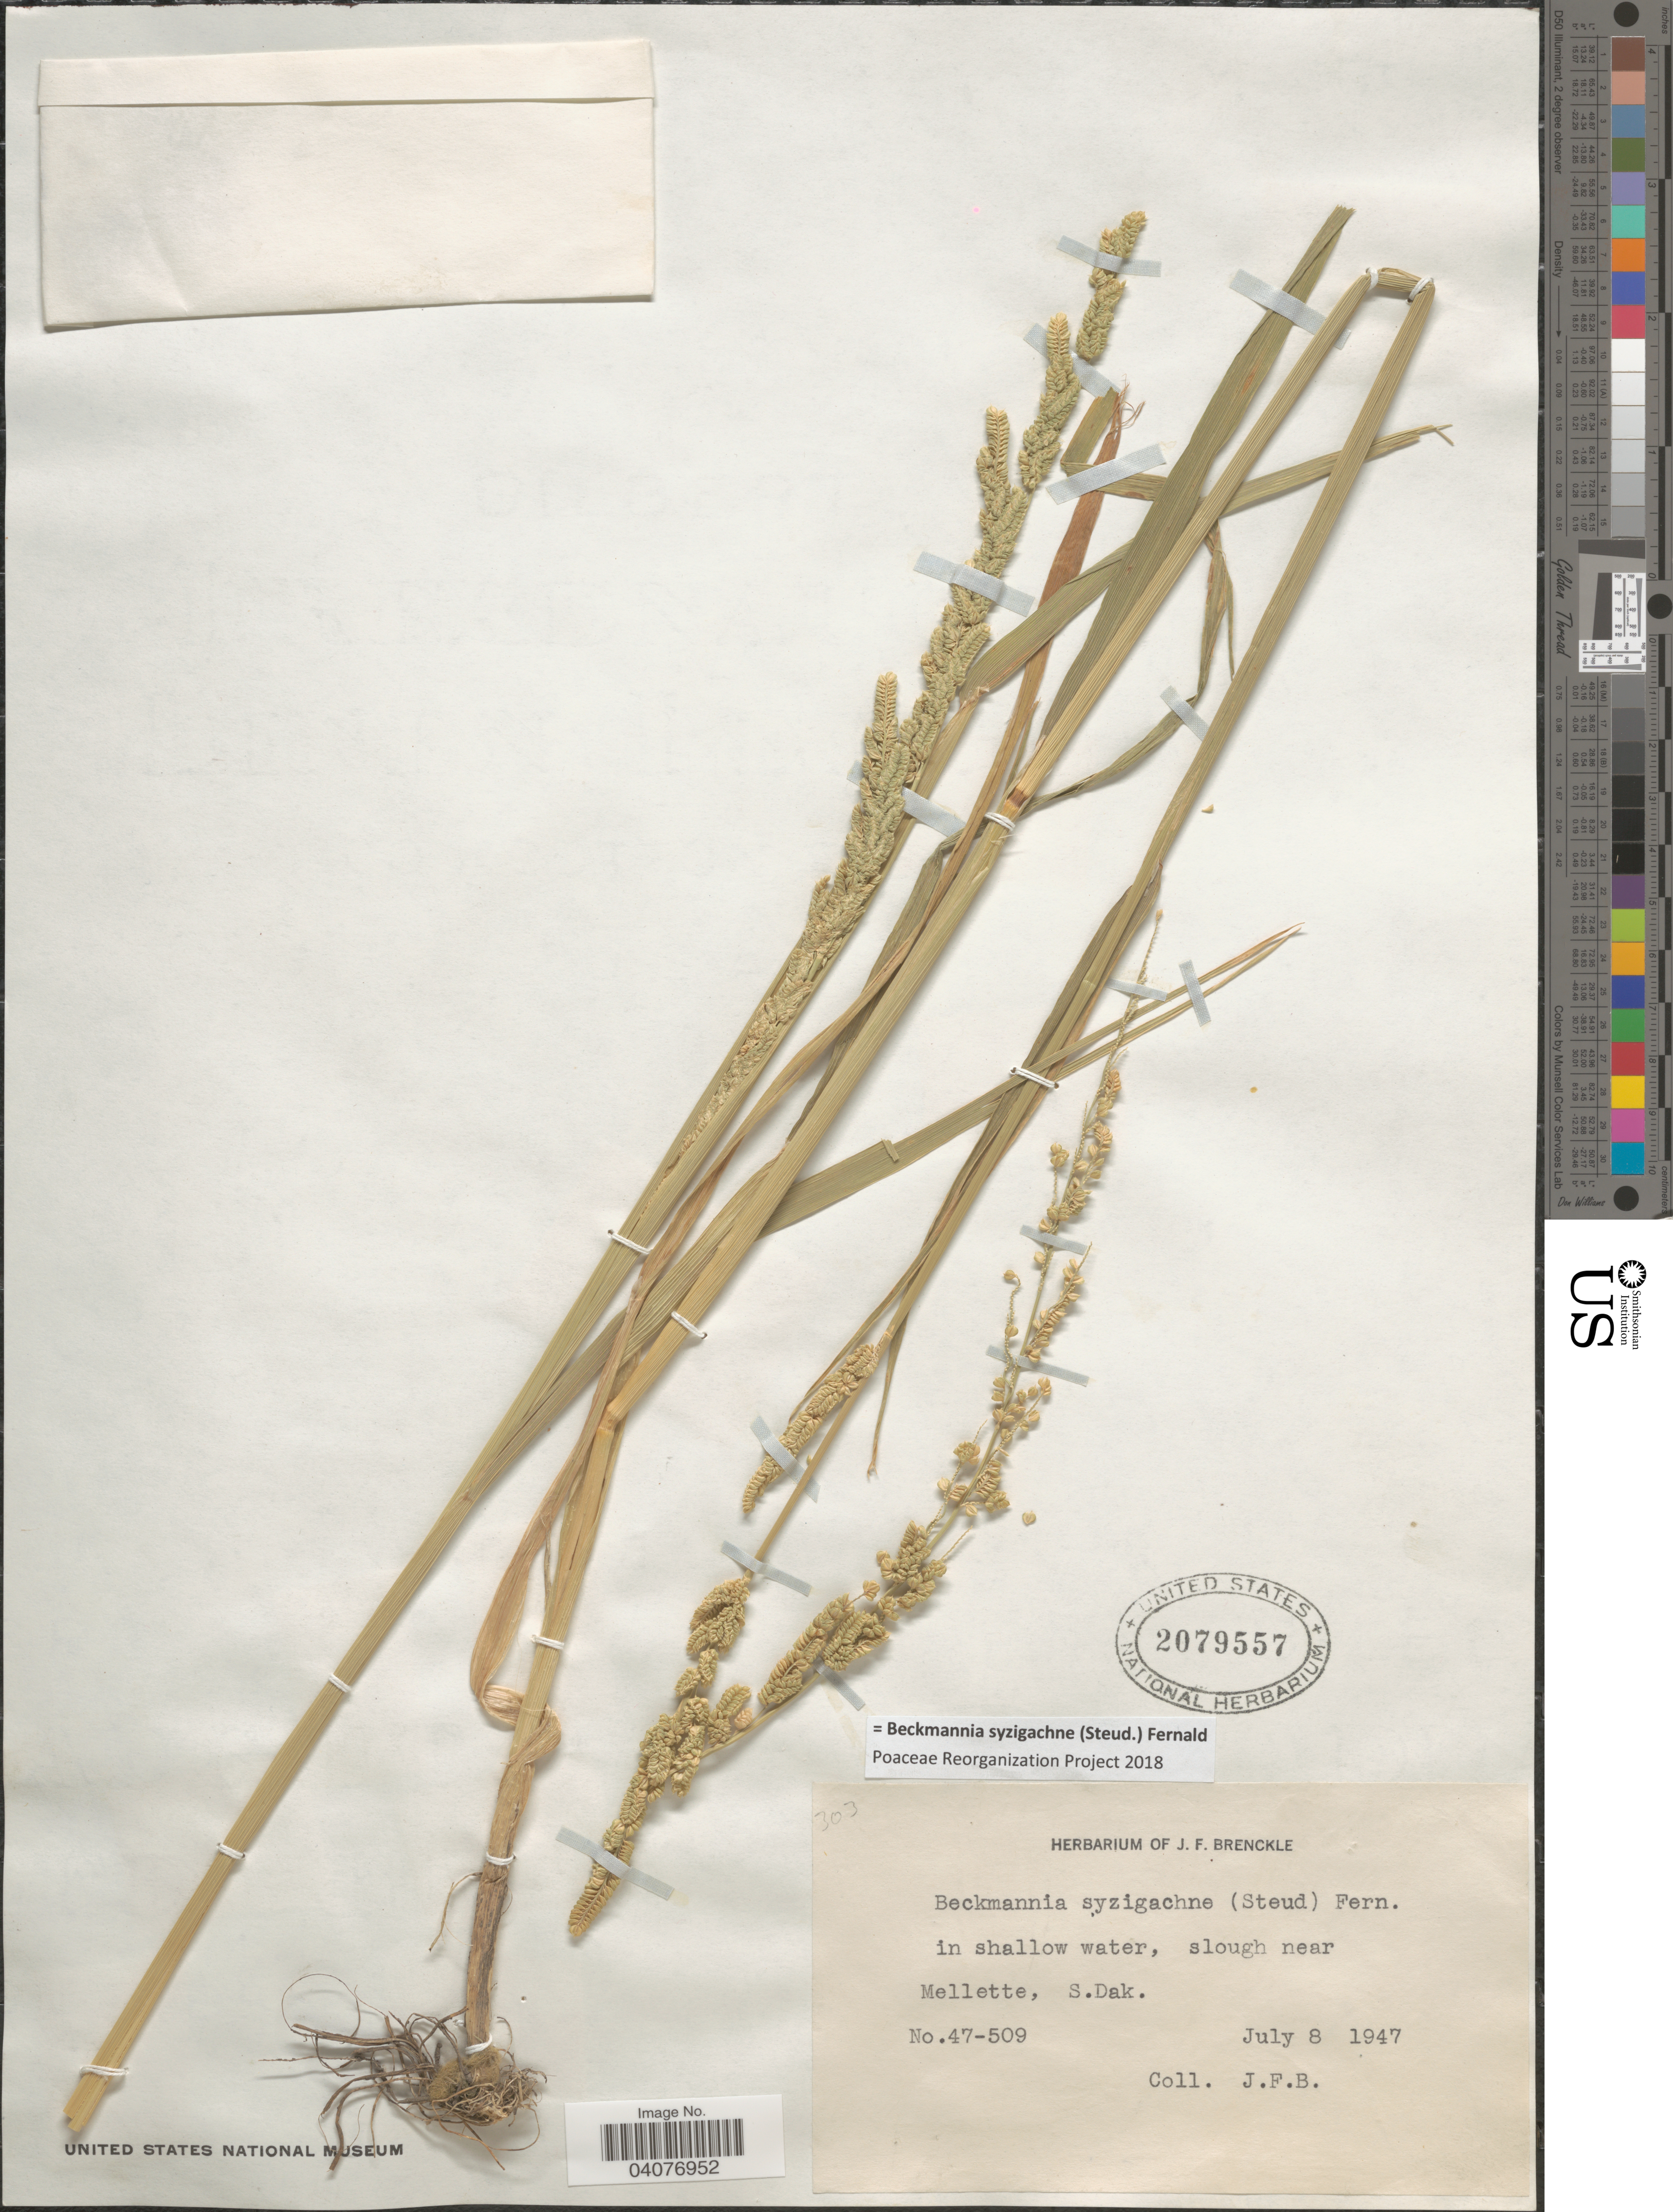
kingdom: Plantae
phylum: Tracheophyta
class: Liliopsida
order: Poales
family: Poaceae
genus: Beckmannia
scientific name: Beckmannia syzigachne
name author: (Steud.) Fernald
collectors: J. Brenckle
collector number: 47-509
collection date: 1947-07-08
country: United States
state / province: South Dakota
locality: In shallow water, slough near Mellette.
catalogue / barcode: US 2079557